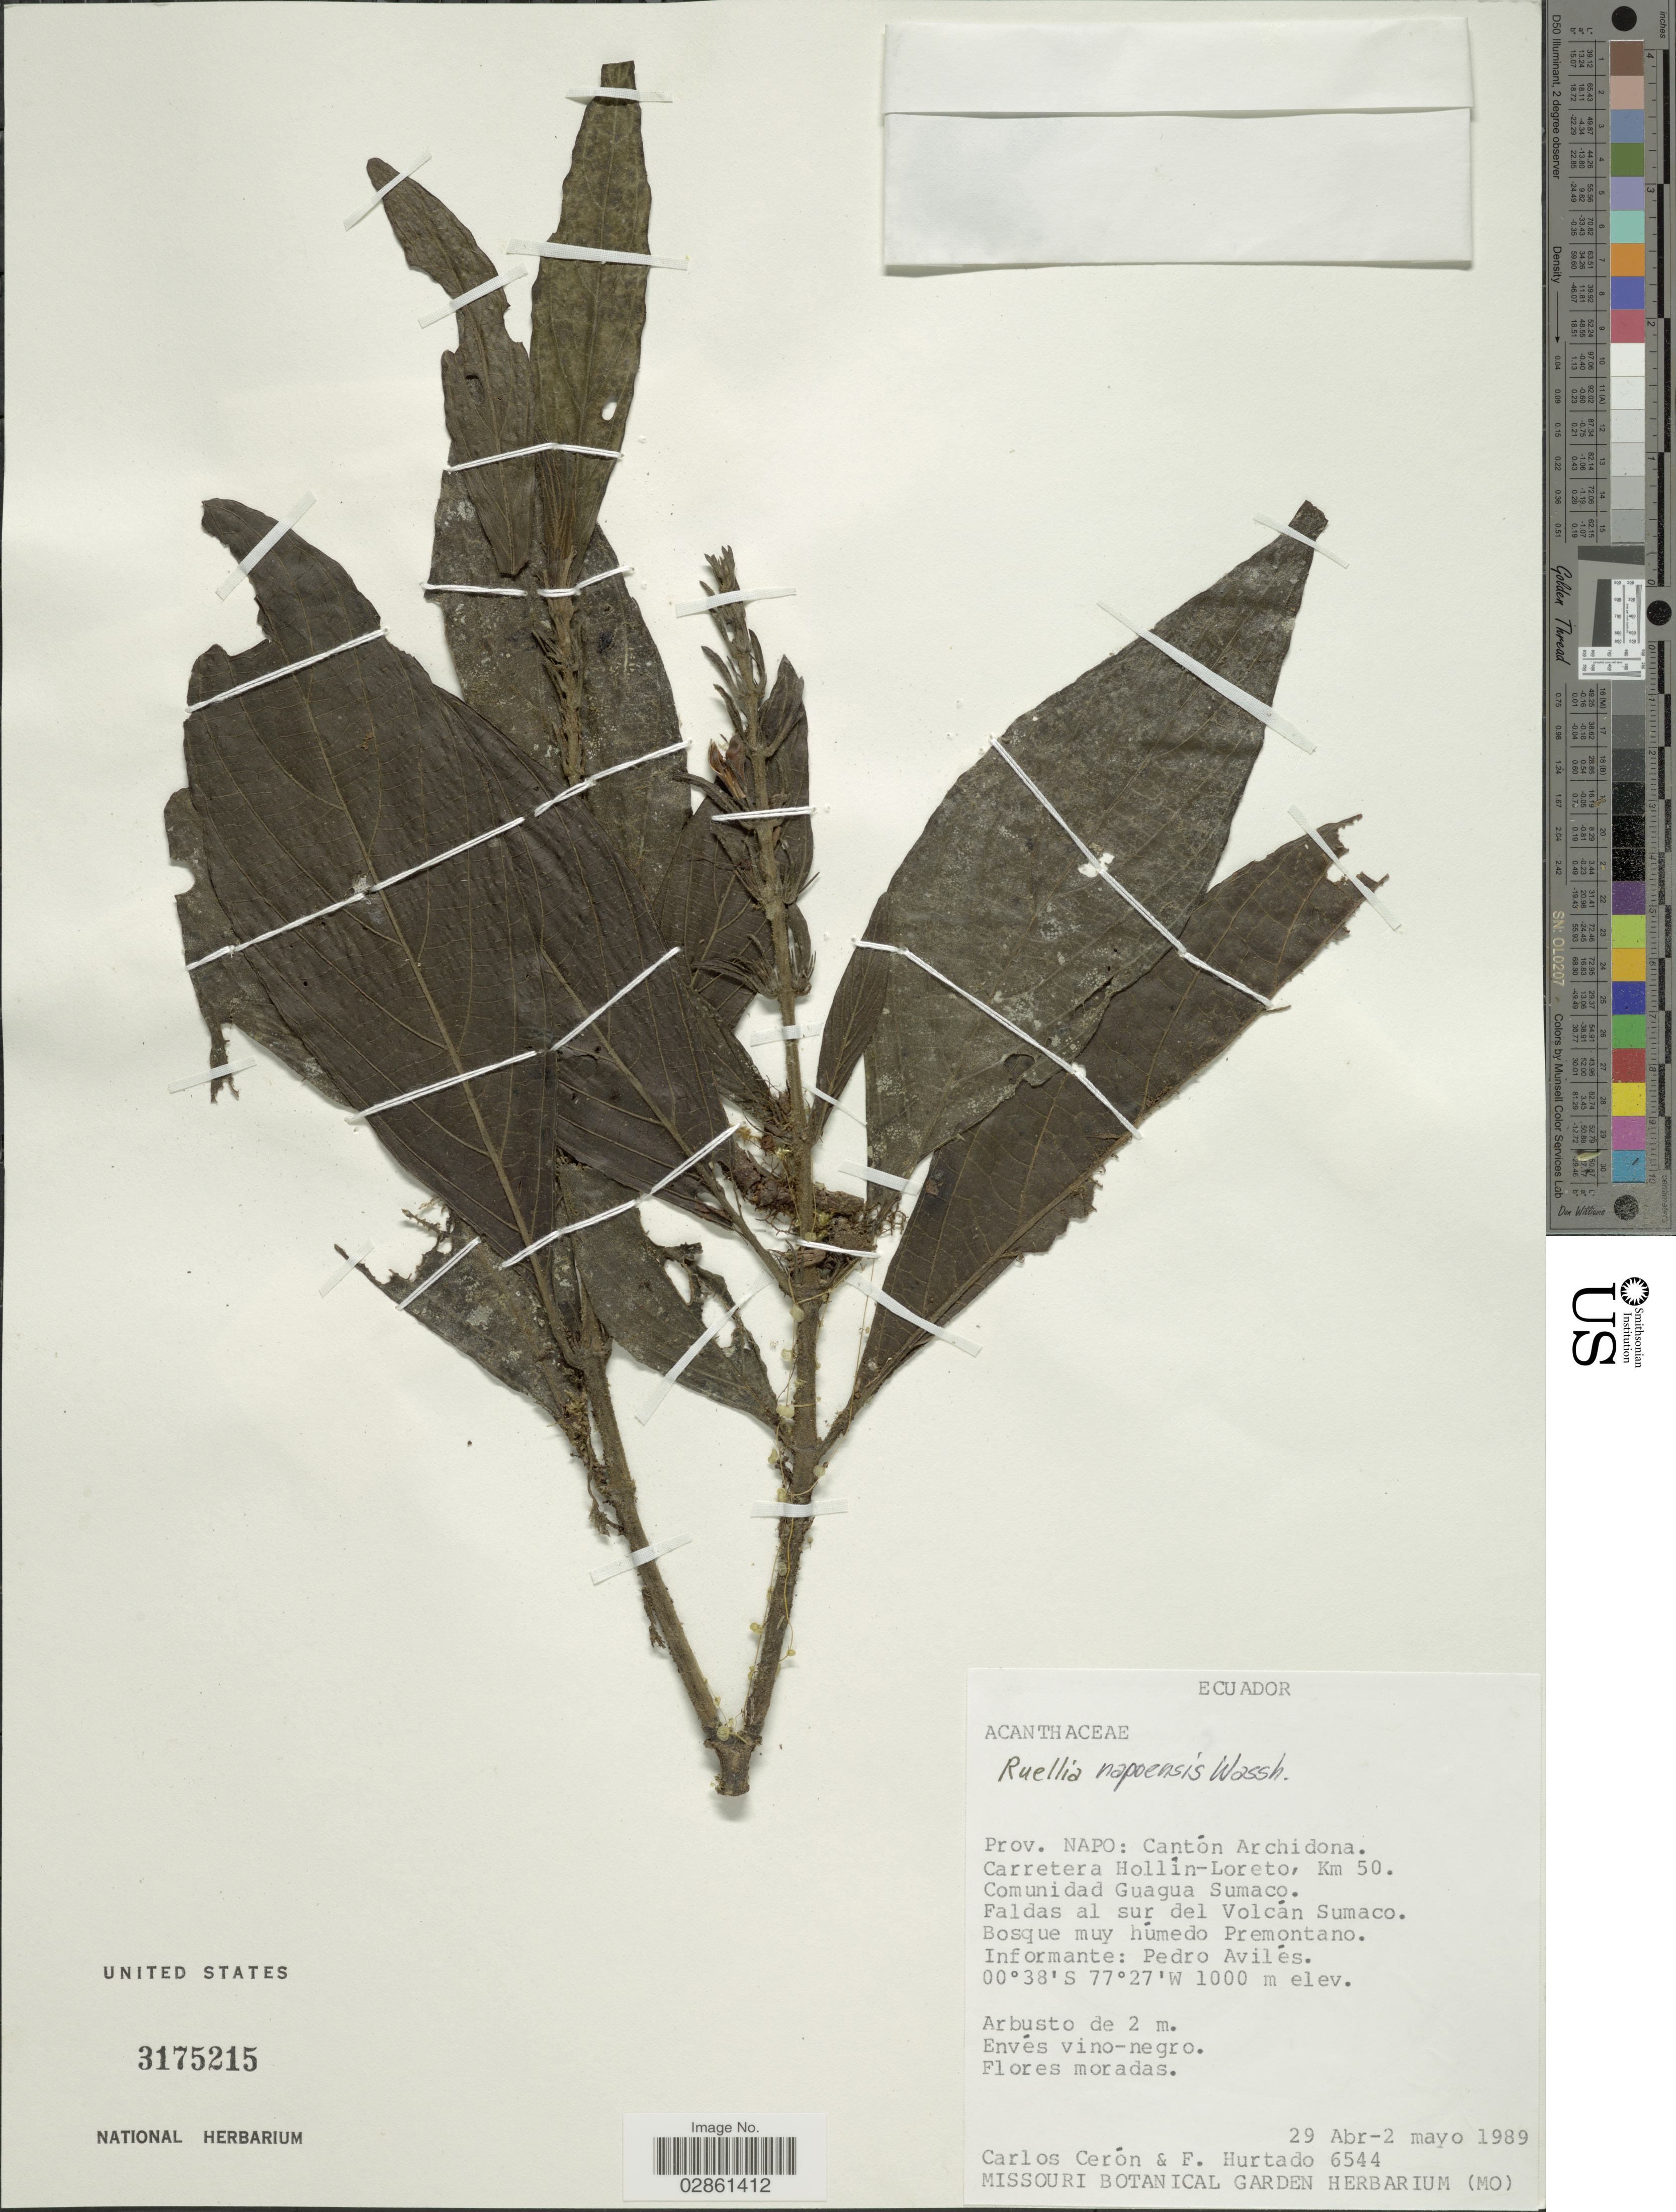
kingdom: Plantae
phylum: Tracheophyta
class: Magnoliopsida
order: Lamiales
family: Acanthaceae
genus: Ruellia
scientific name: Ruellia napoensis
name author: Wassh.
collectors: C. E. Cerón M. & F. Hurtado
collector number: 6544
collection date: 1989-04-29/1989-05-02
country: Ecuador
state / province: Napo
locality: Camtón Archidona. Carretera Hollín-Loreto, Km 50. Comunidad Guagua Sumaco. Faldas al sur del Volcán Sumaco.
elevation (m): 1000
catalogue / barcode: US 3175215